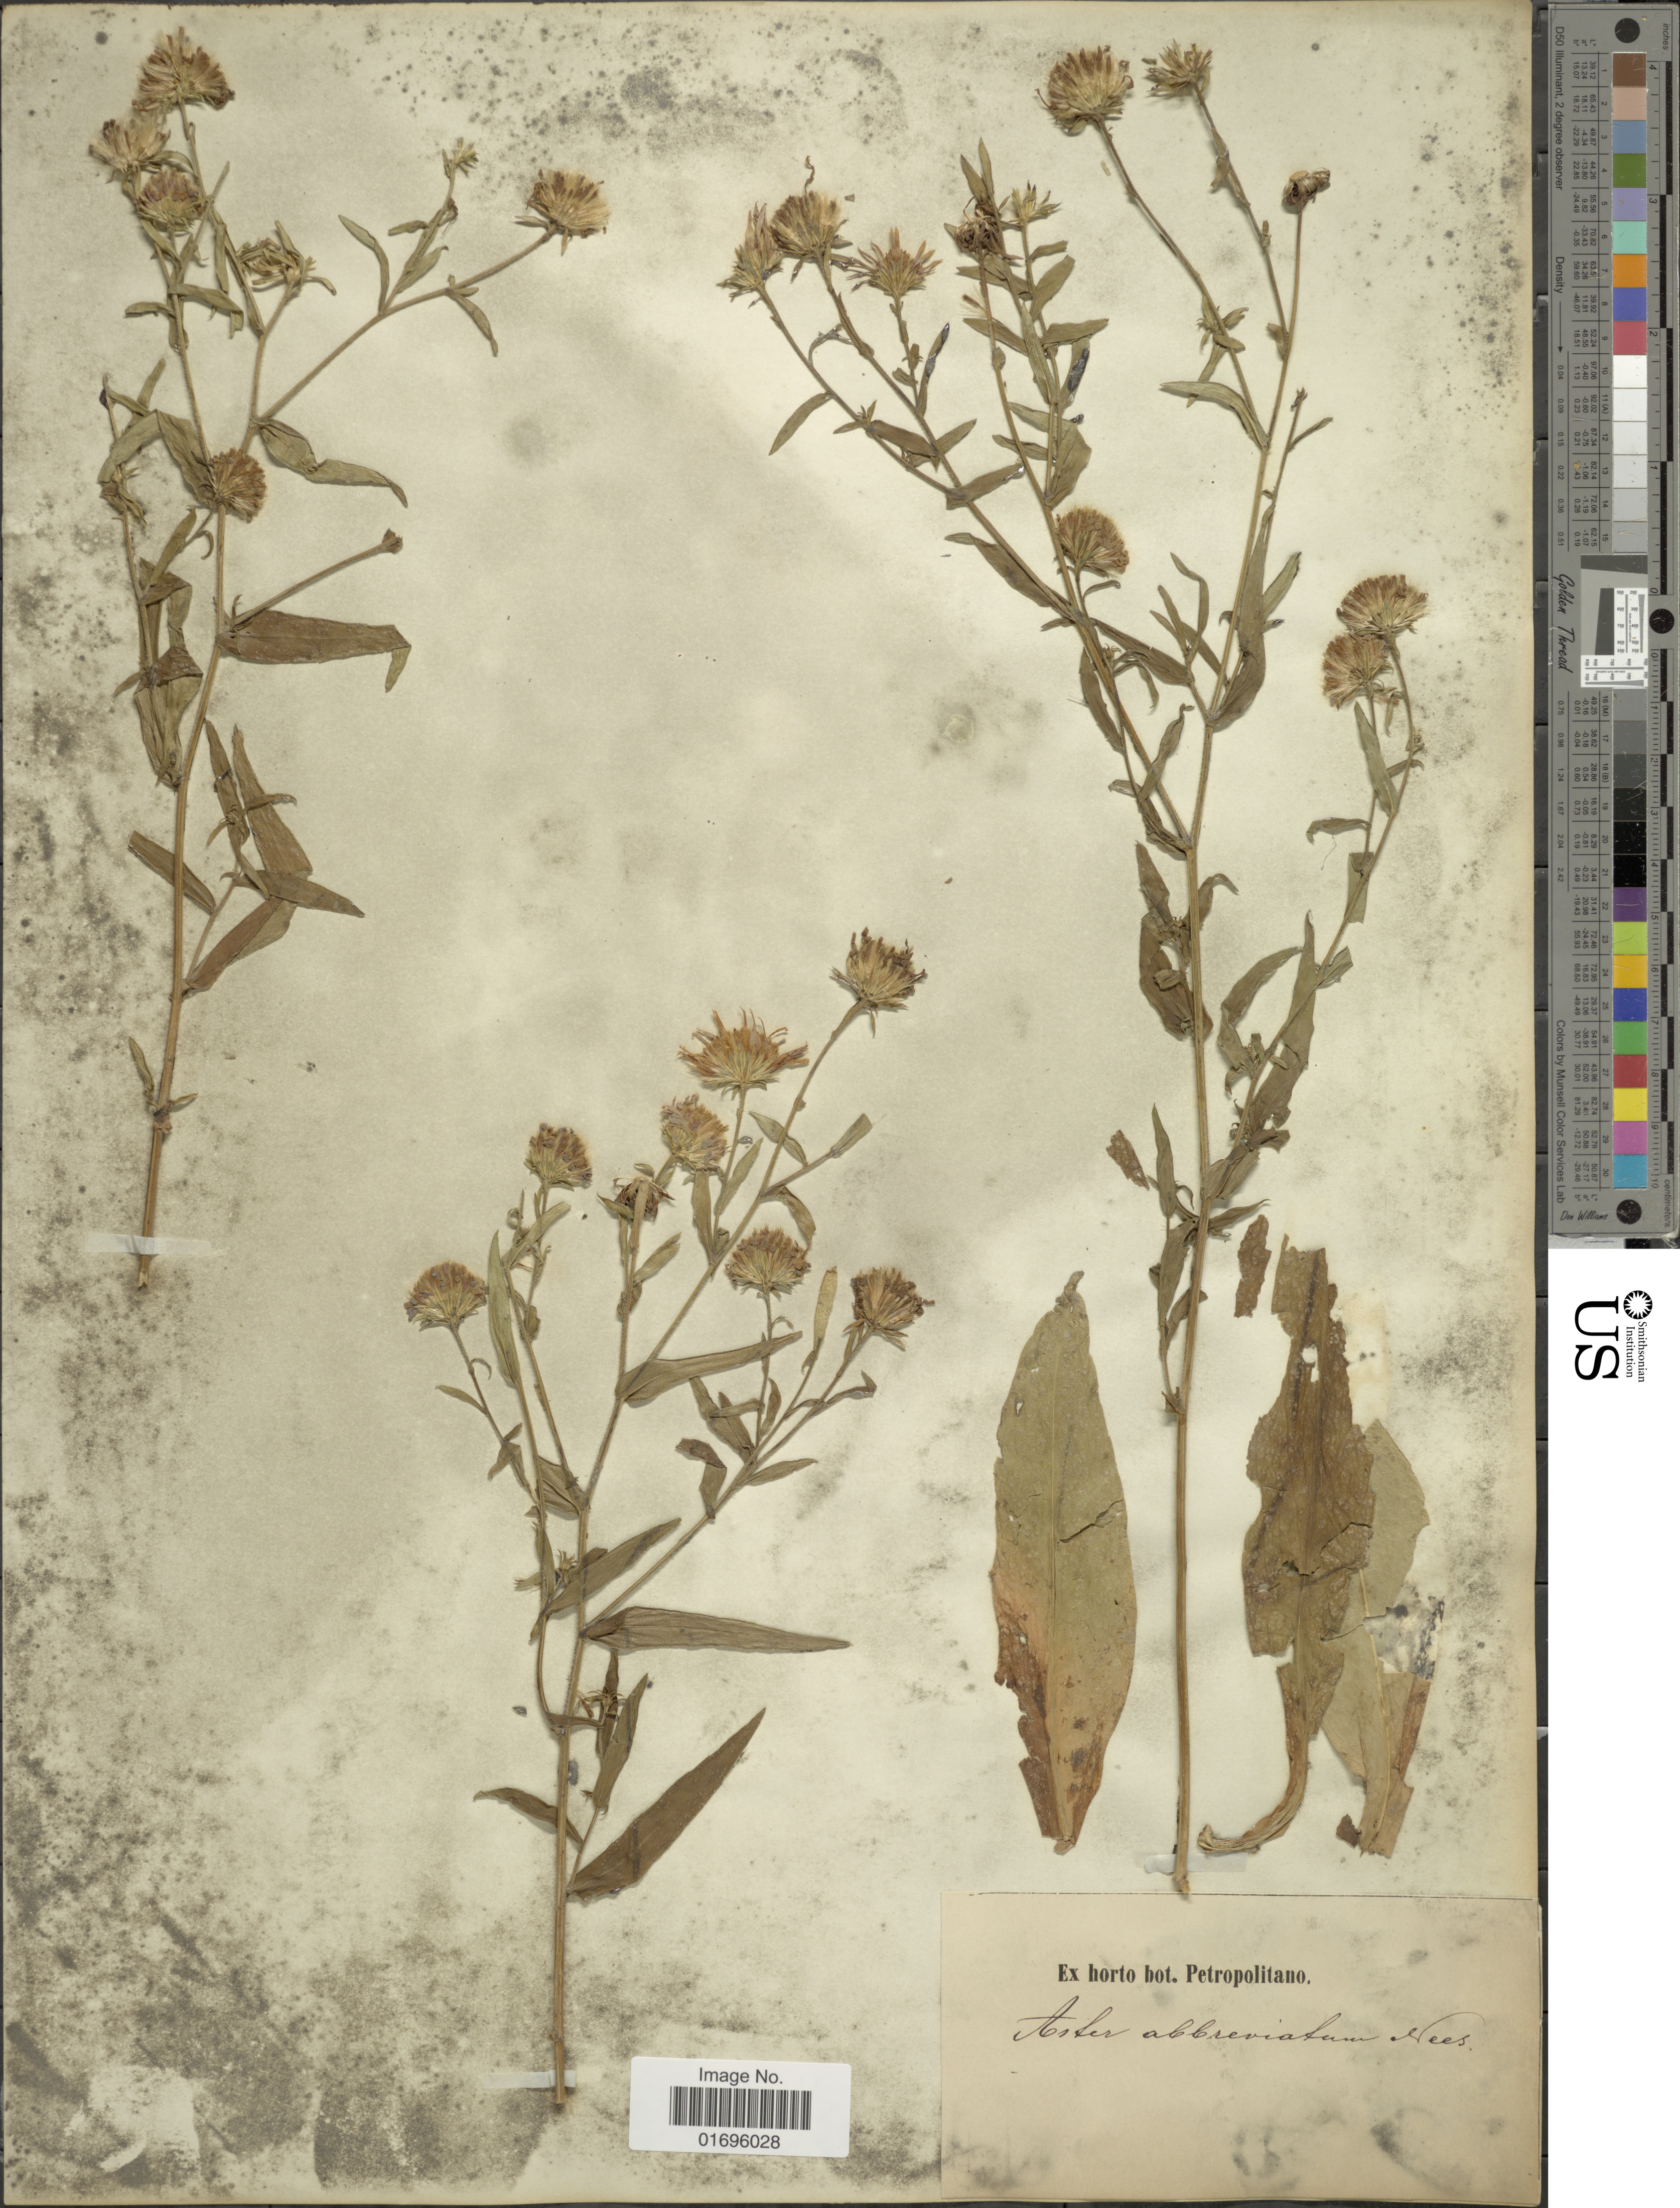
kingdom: Plantae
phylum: Tracheophyta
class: Magnoliopsida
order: Asterales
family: Asteraceae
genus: Aster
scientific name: Aster abbreviatus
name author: Nees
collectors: ex Horto Bot. Petropolitano